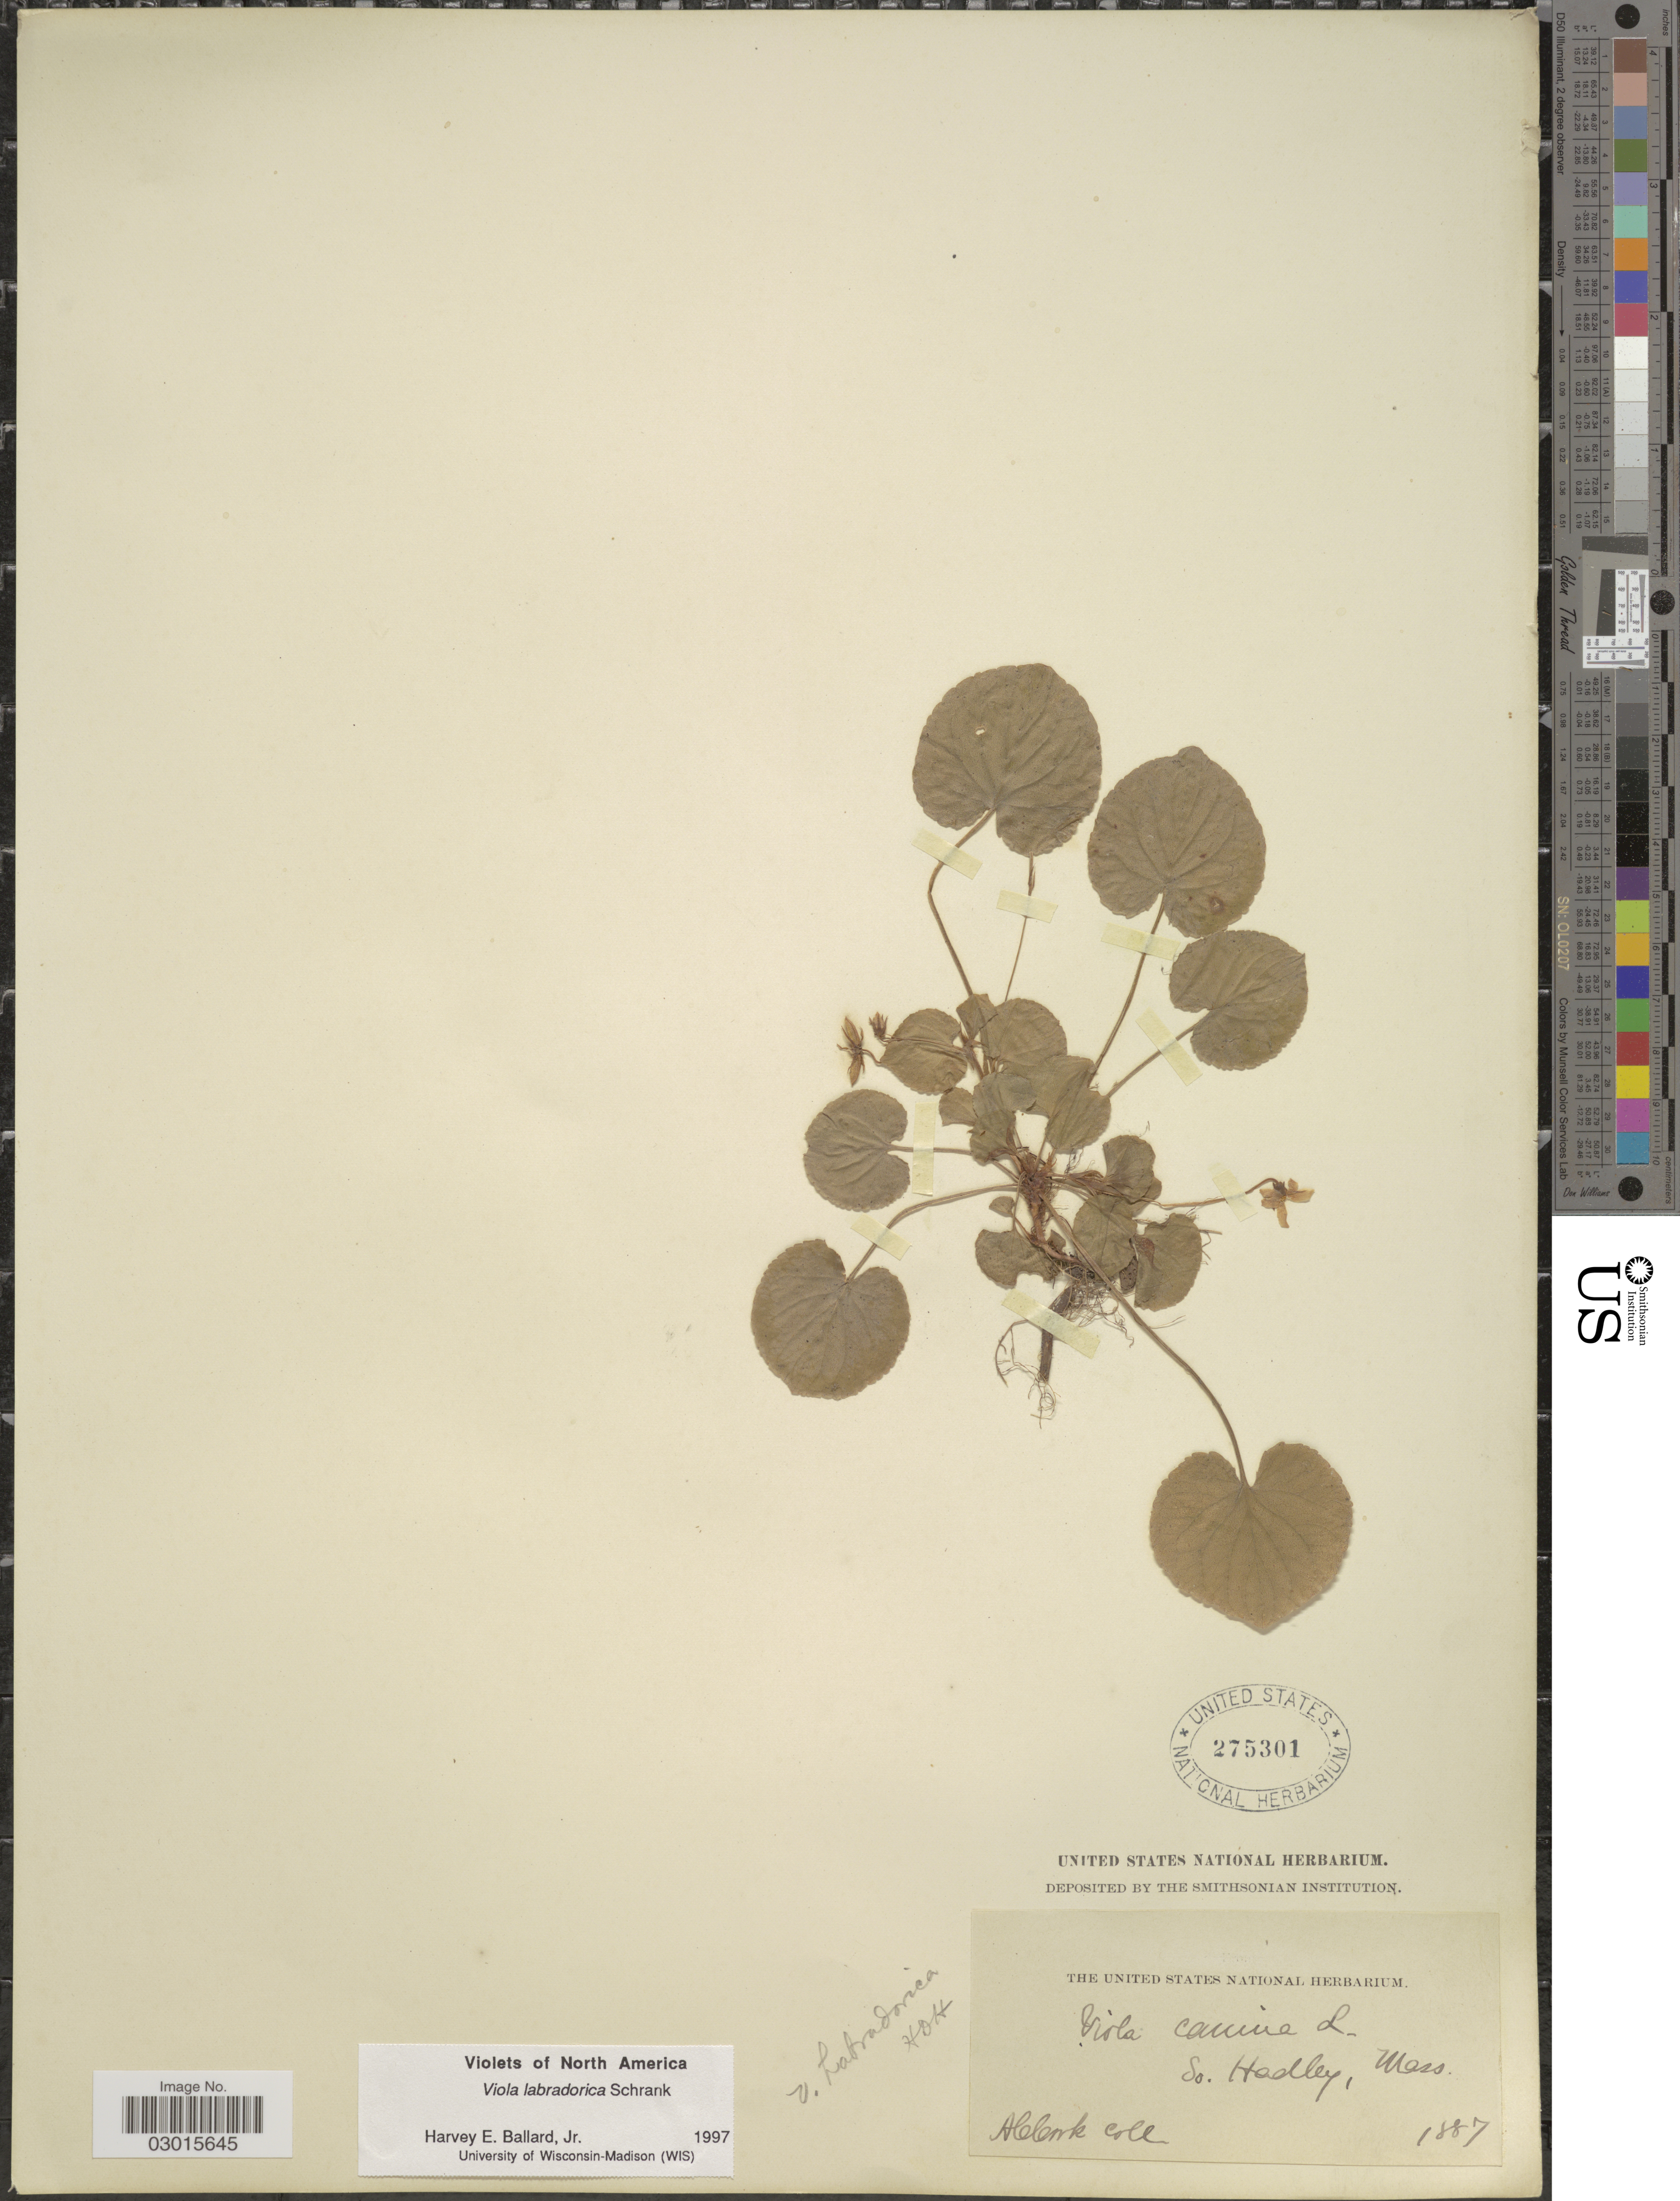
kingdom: Plantae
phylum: Tracheophyta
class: Magnoliopsida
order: Malpighiales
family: Violaceae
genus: Viola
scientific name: Viola labradorica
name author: Schrank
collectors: A. Cook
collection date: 1887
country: United States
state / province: Massachusetts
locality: So. Hadley, Mass.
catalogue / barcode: US 275301